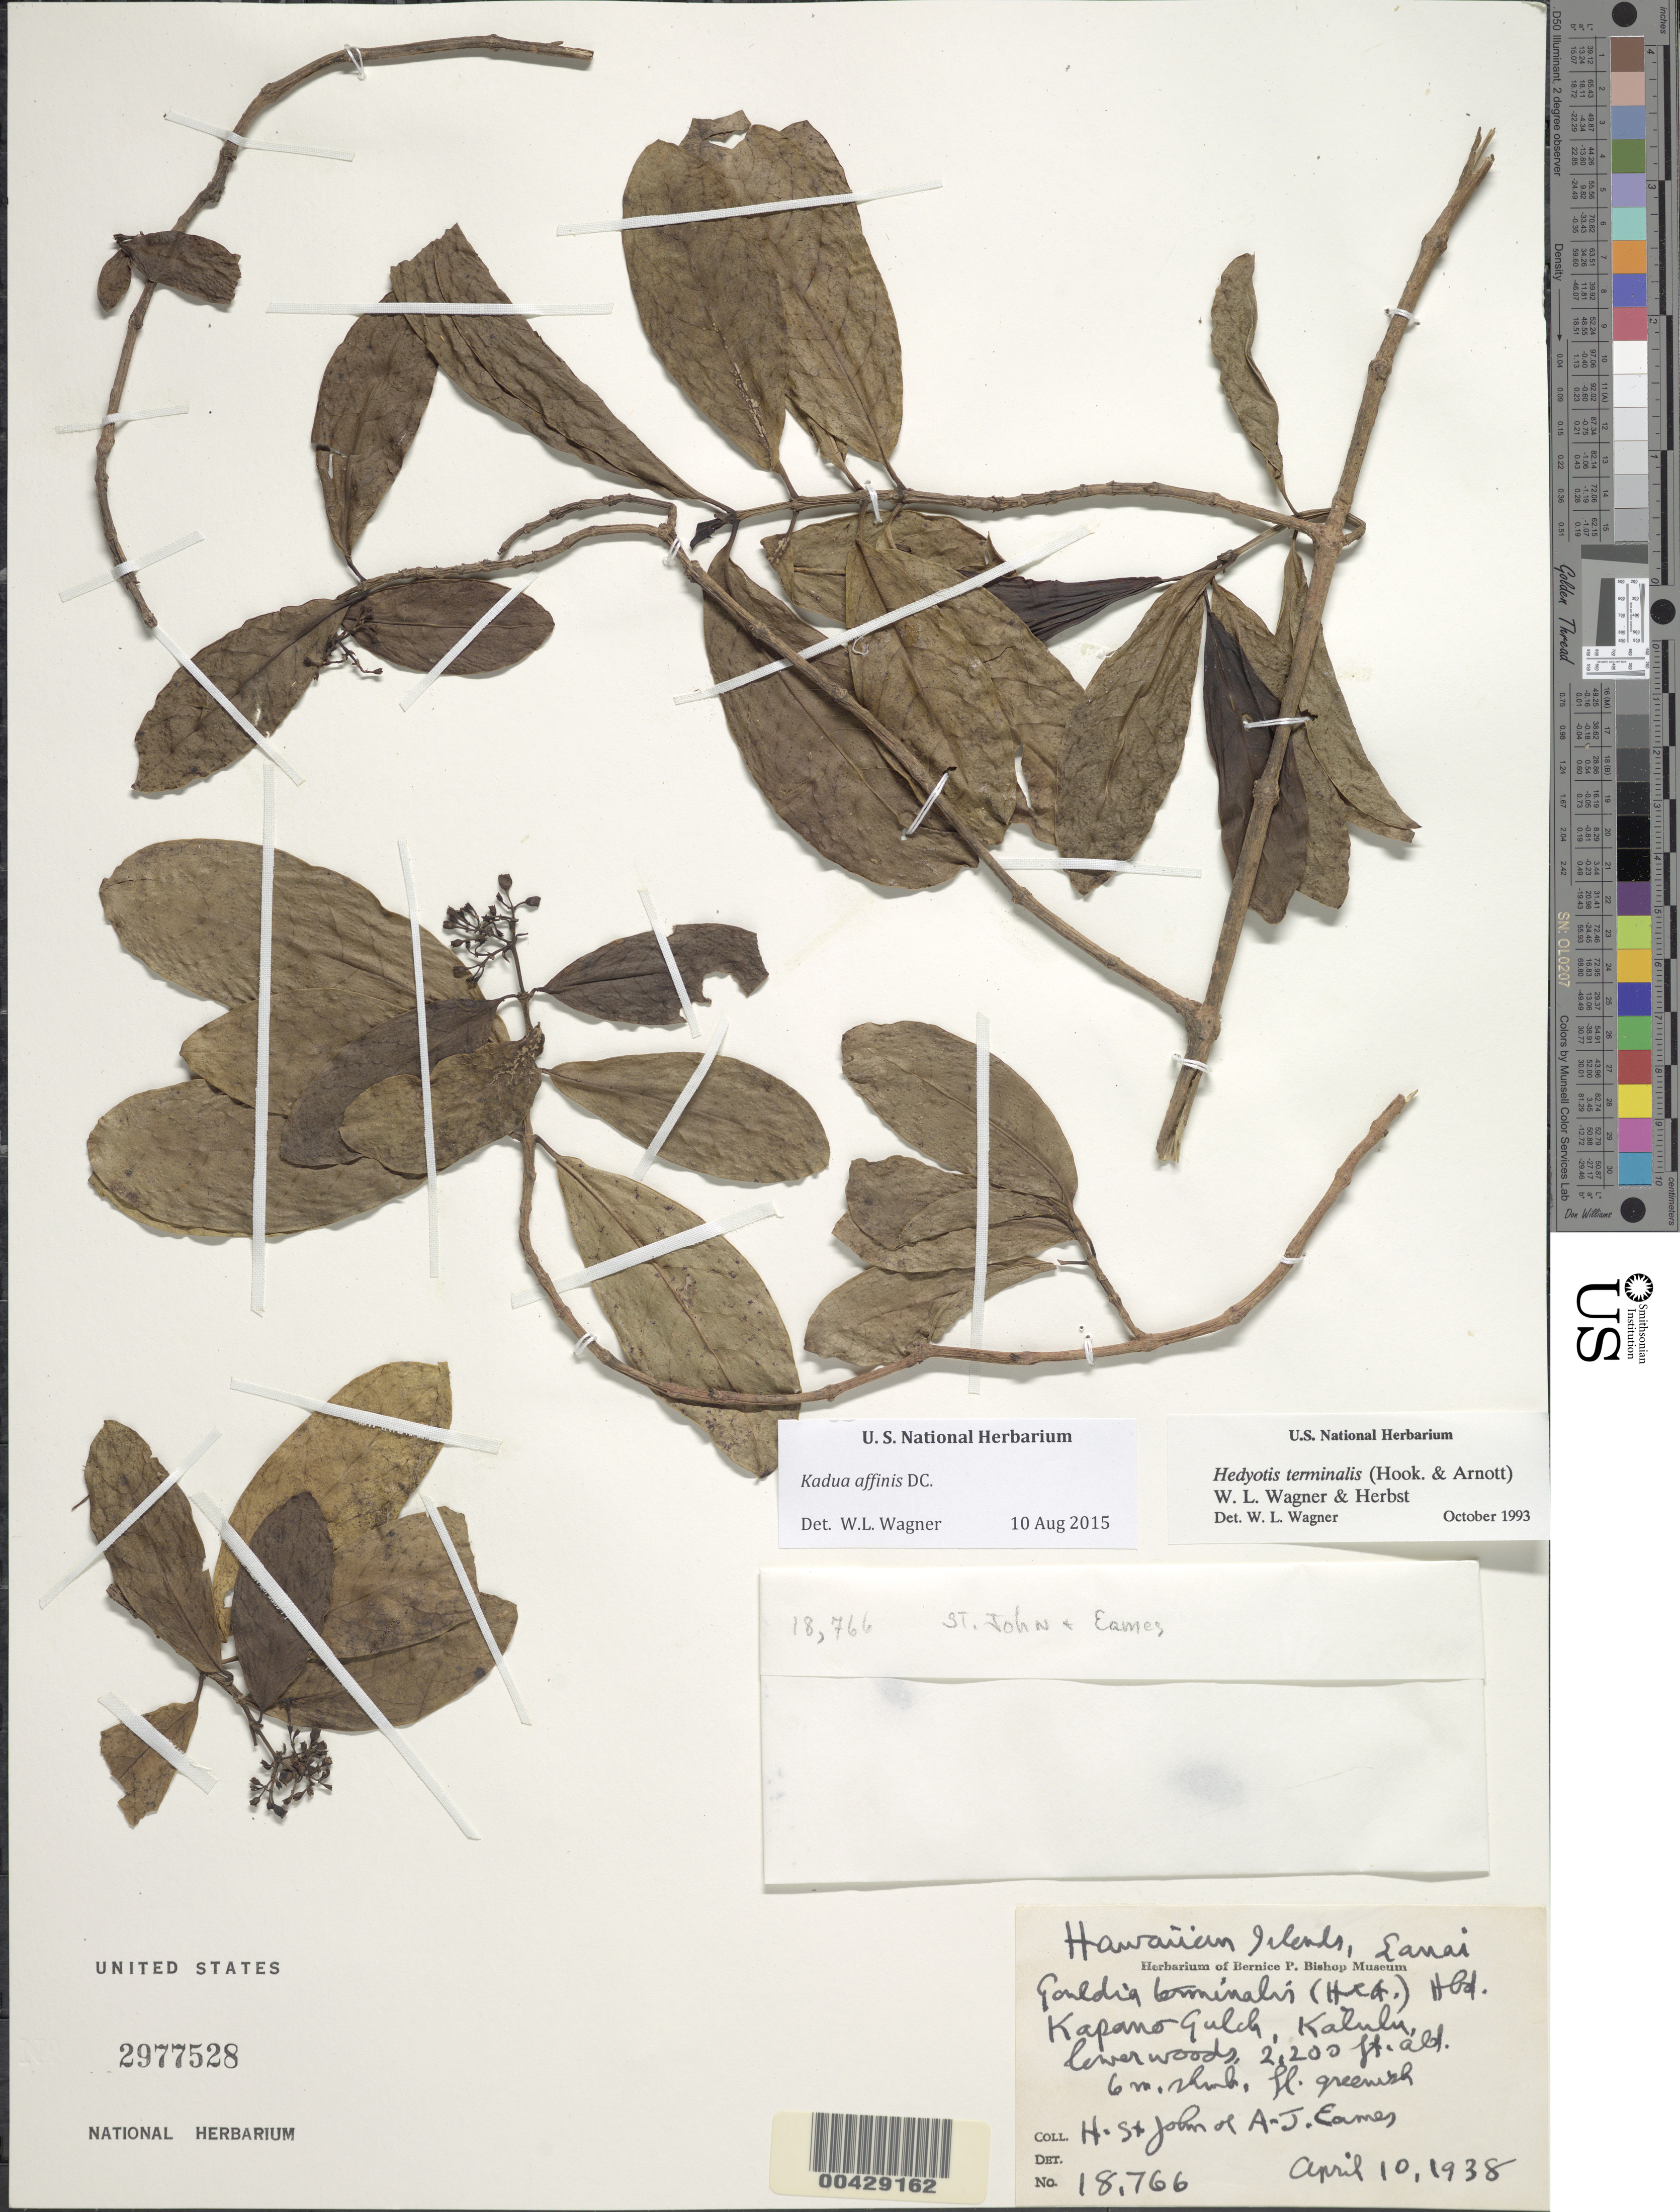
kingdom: Plantae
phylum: Tracheophyta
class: Magnoliopsida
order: Gentianales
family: Rubiaceae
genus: Kadua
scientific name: Kadua affinis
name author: DC.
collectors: H. St. John & A. J. Eames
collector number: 18766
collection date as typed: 10 Apr 1938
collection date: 1938-04-10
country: United States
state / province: Hawaii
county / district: Kauai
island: Kaua'i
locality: Kapano Gulch, Kalulu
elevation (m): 671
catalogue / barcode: US 2977528